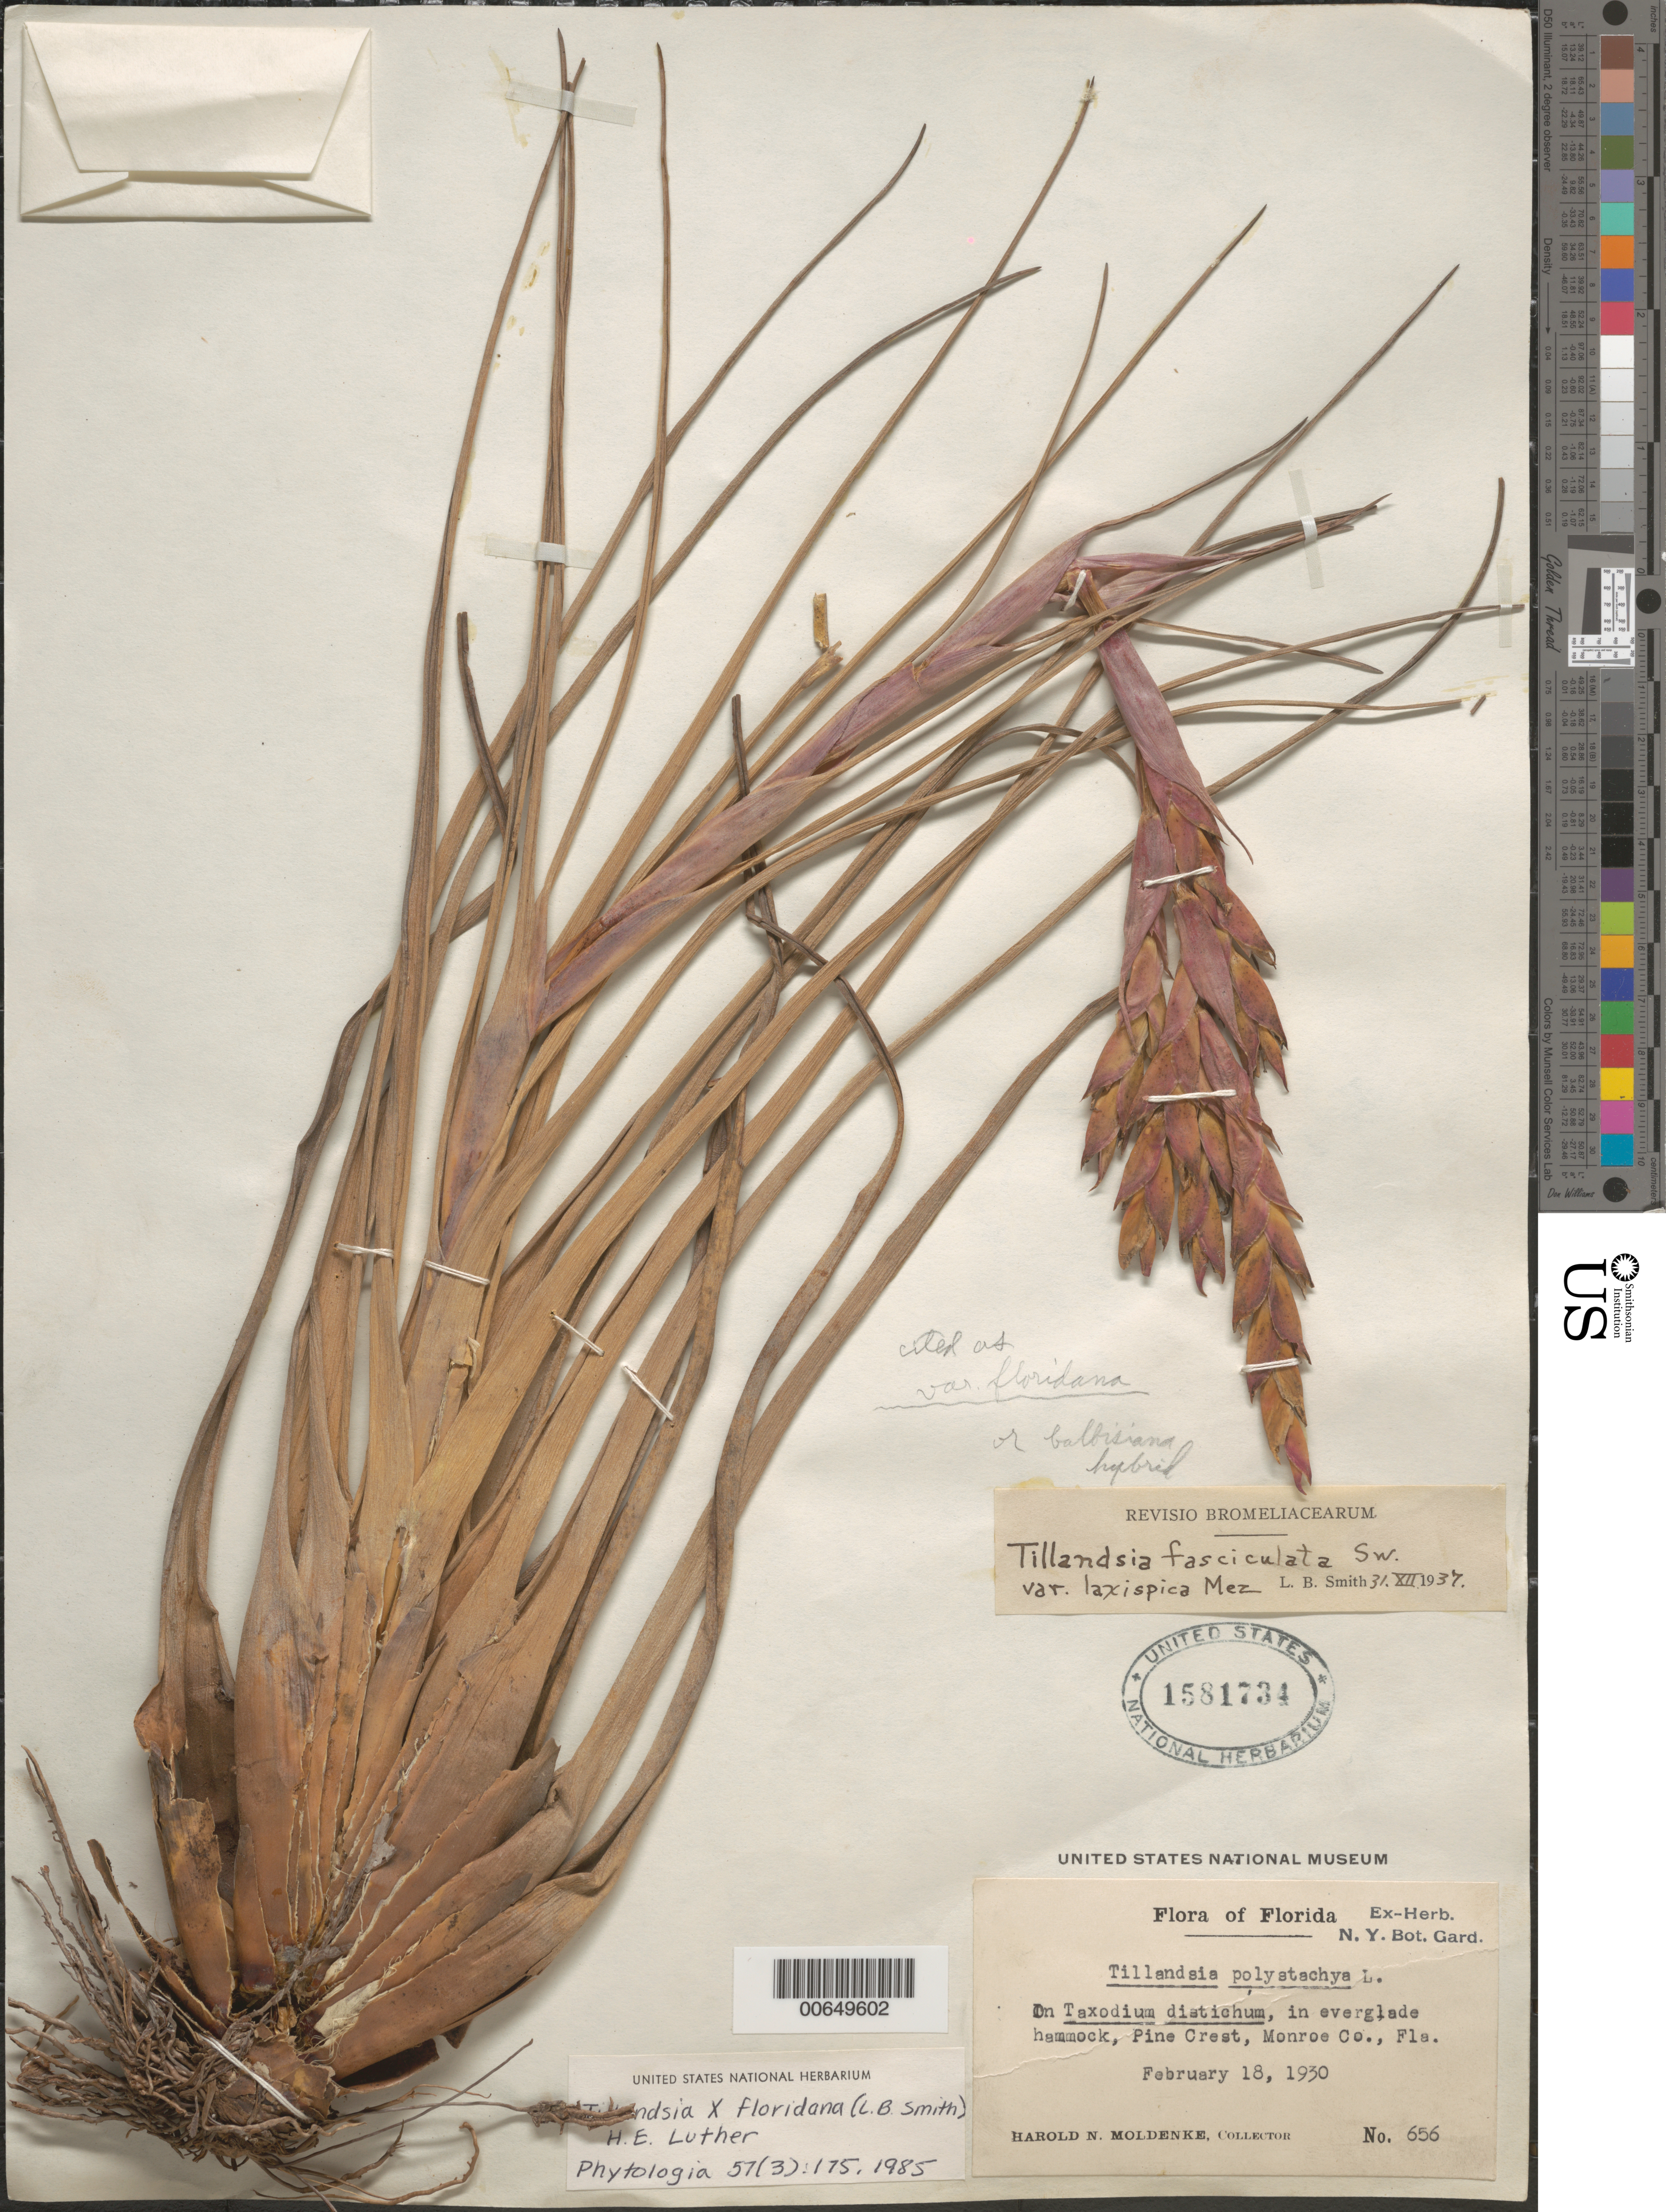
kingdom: Plantae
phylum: Tracheophyta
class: Liliopsida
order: Poales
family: Bromeliaceae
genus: Tillandsia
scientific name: Tillandsia floridana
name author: (L.B. Sm.) H. Luther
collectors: H. N. Moldenke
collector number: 656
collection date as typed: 18 Feb 1930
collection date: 1930-02-18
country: United States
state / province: Florida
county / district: Monroe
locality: Pine Crest.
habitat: In everglade hammock.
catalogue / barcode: US 1581734